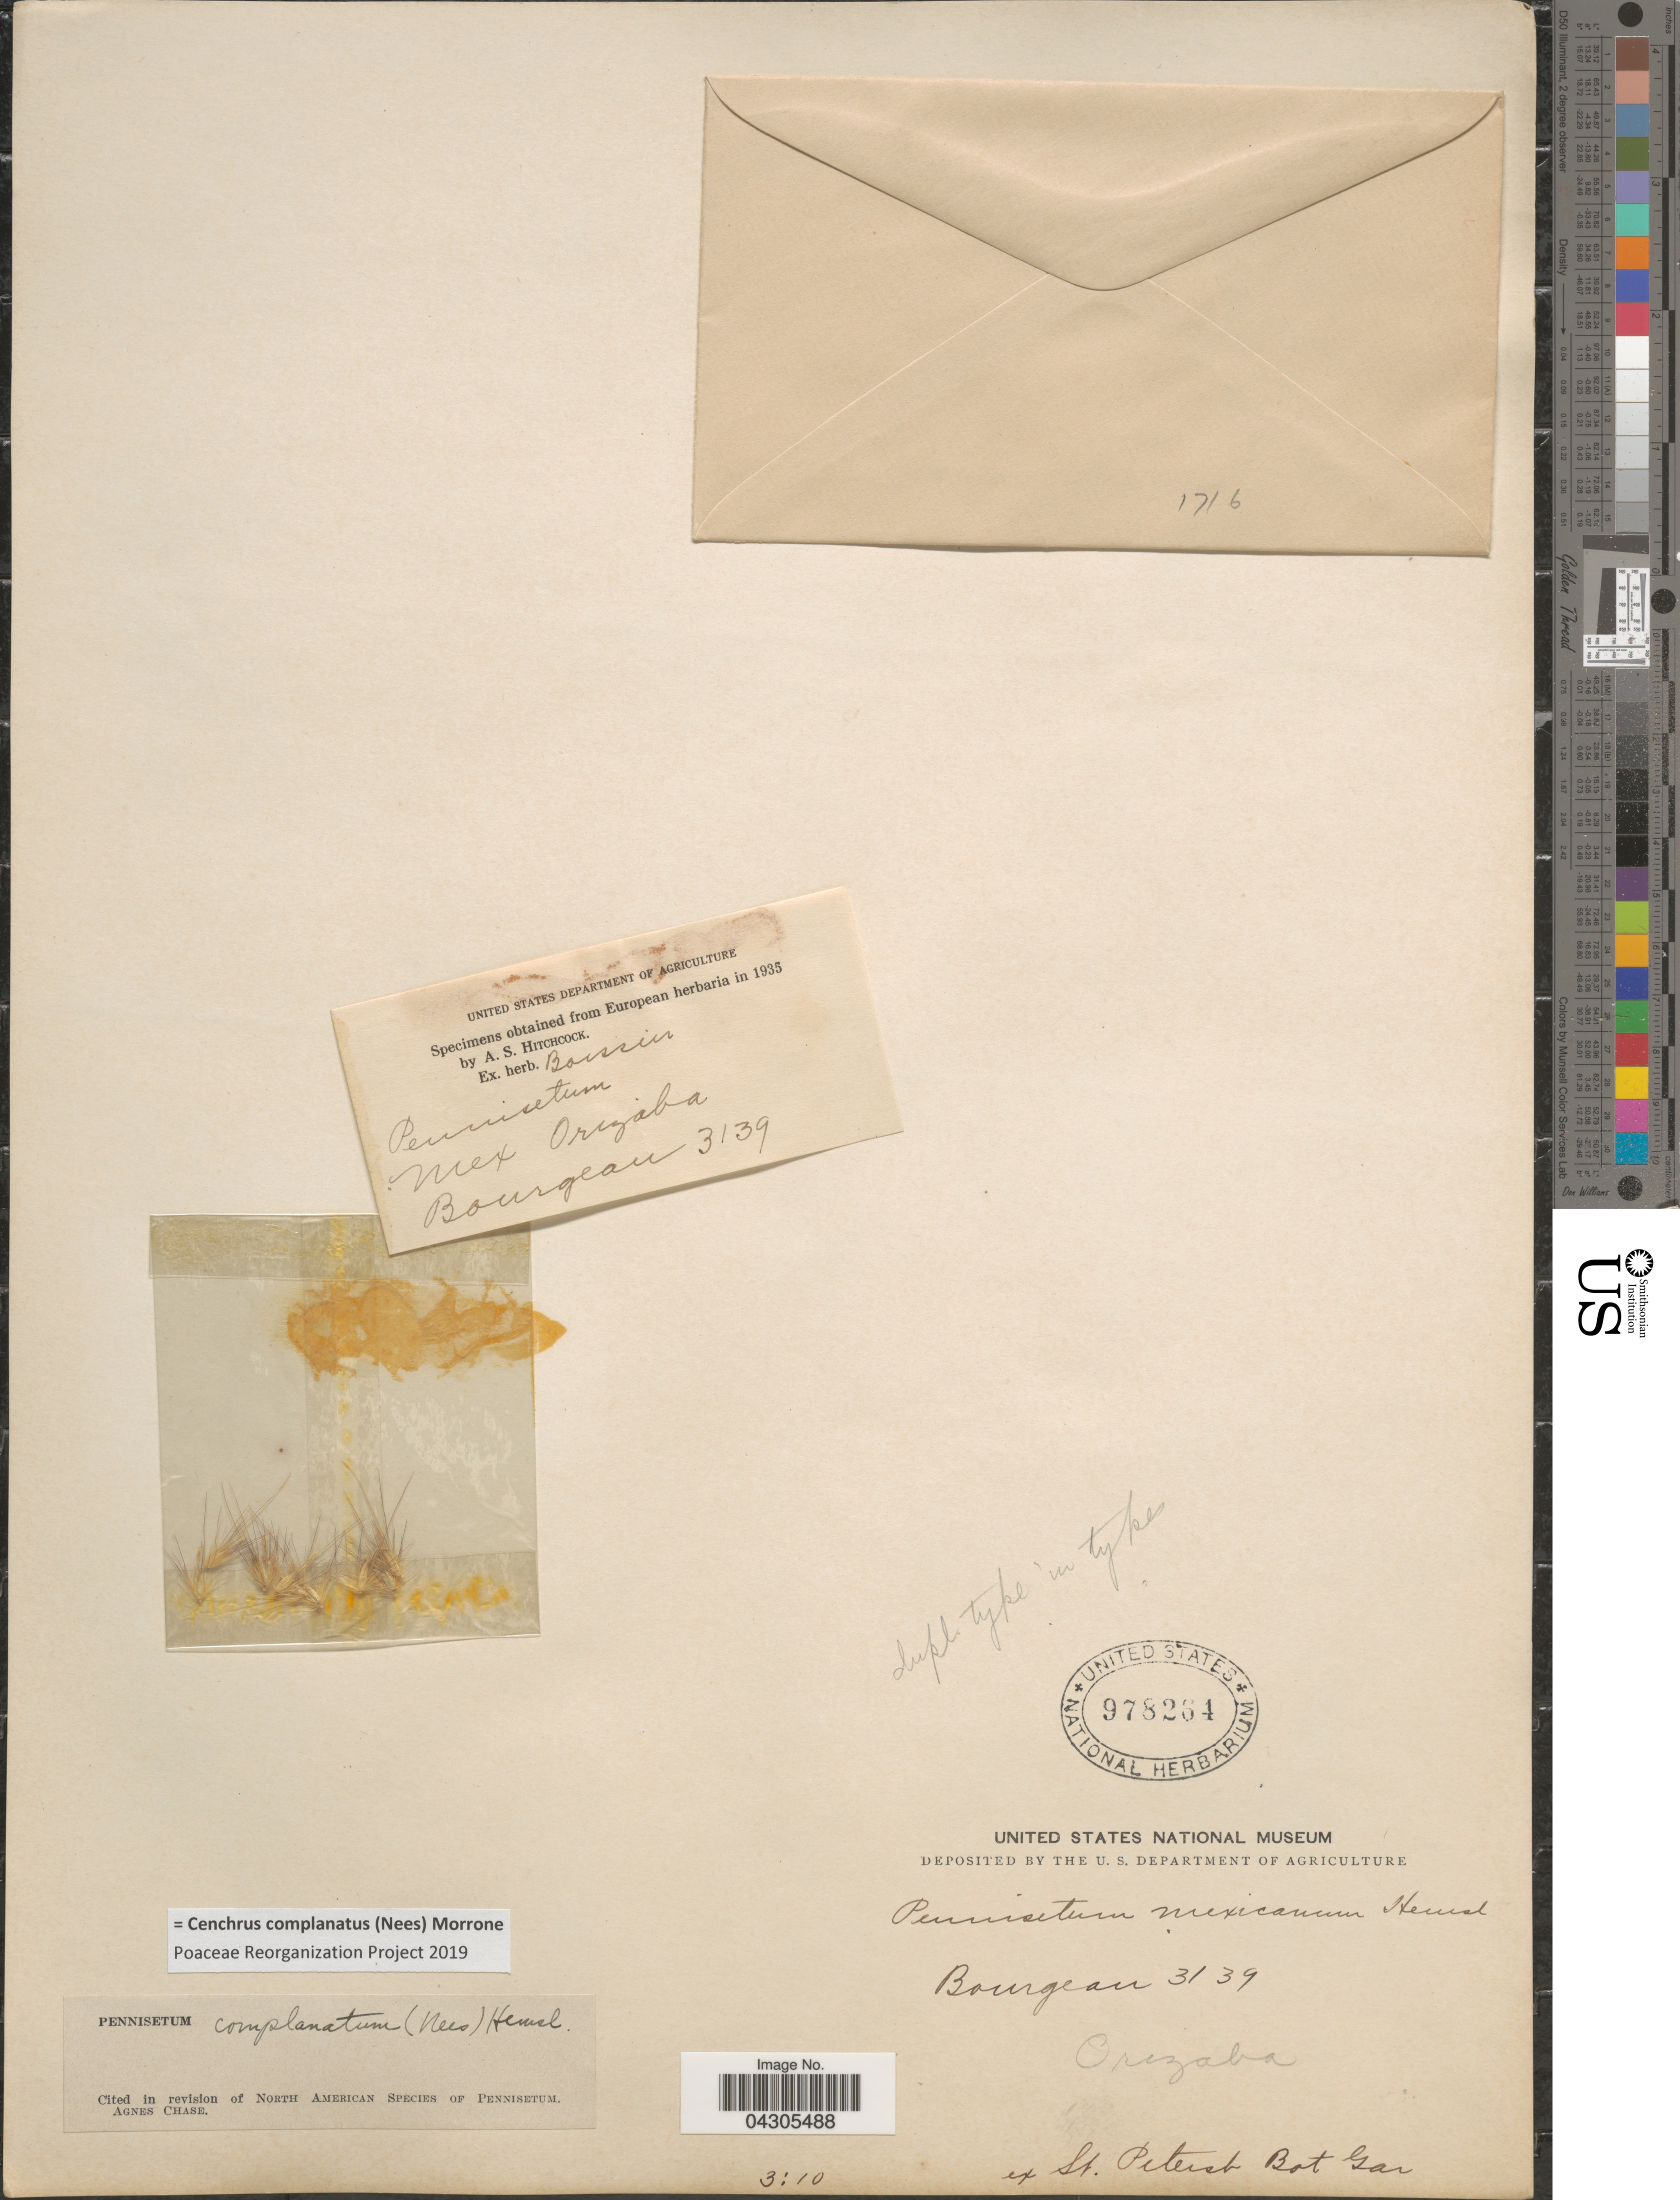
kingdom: Plantae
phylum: Tracheophyta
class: Liliopsida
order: Poales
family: Poaceae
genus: Cenchrus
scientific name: Cenchrus complanatus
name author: (Nees) Morrone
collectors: -. Bourgeau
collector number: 3139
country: Mexico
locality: Orizaba.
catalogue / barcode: US 978264-2